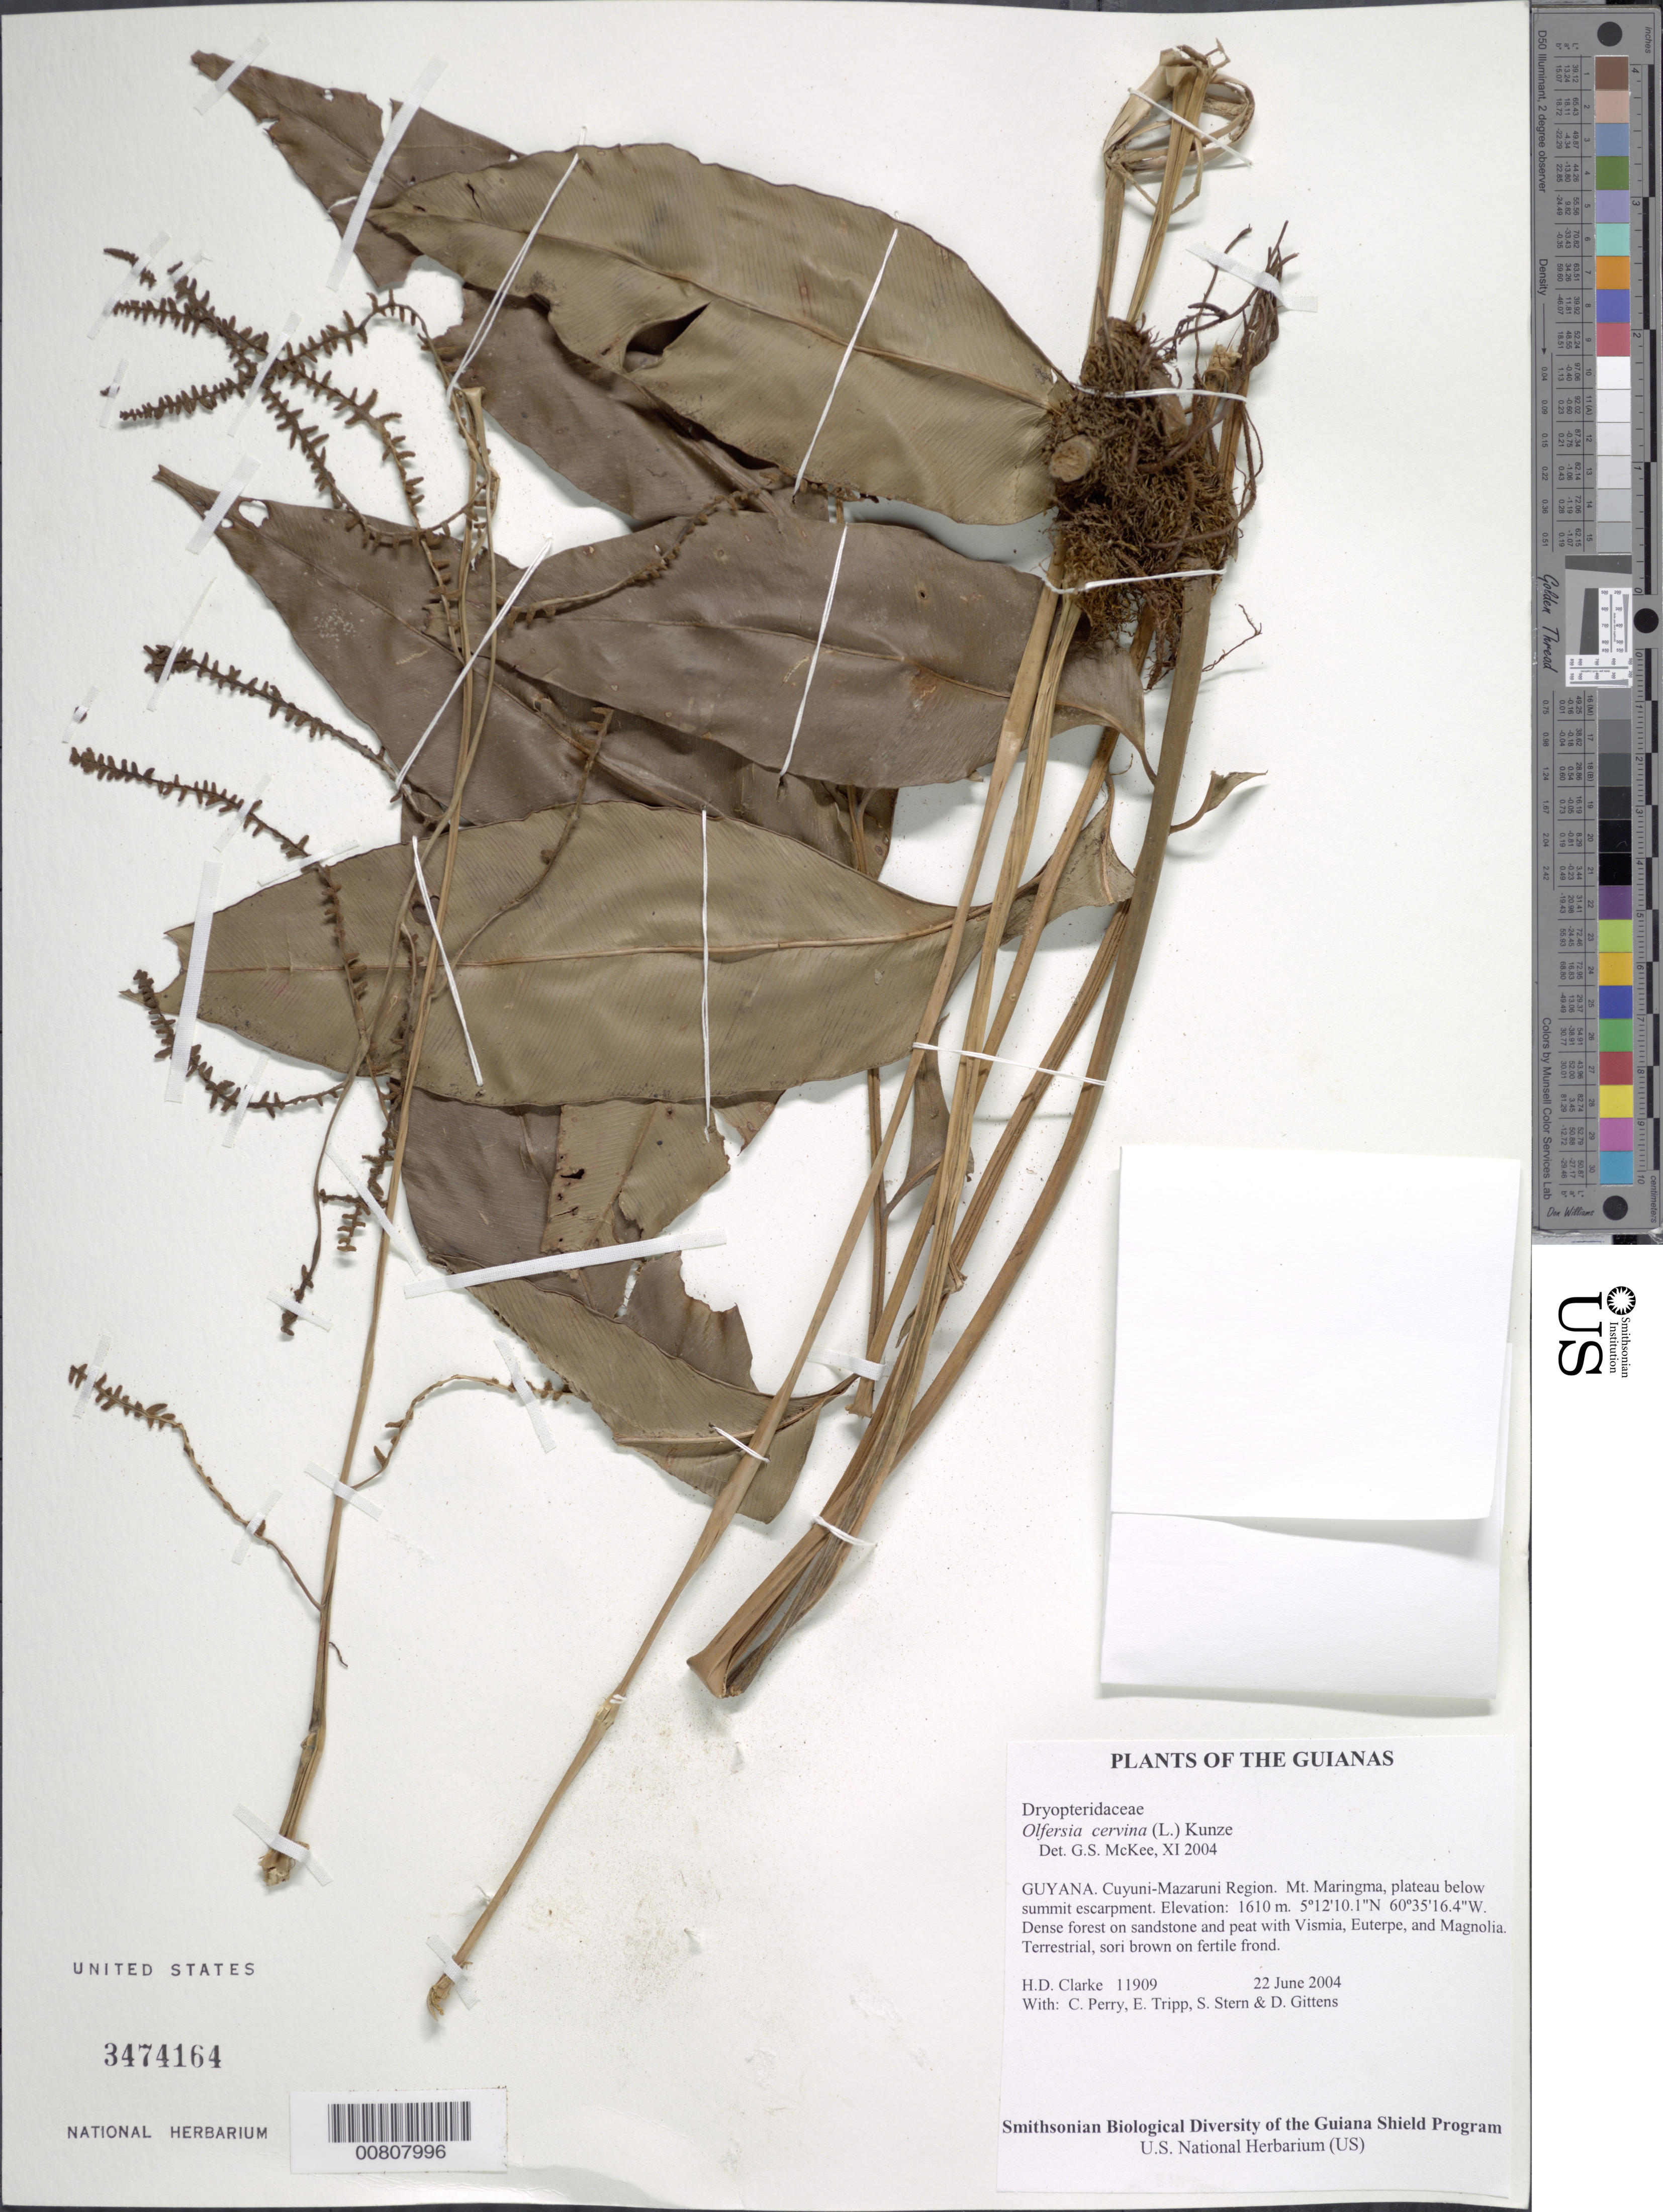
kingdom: Plantae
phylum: Tracheophyta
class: Polypodiopsida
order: Polypodiales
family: Dryopteridaceae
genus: Olfersia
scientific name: Olfersia cervina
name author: (L.) Kunze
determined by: McKee, G. S., (US), NMNH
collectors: H. D. Clarke, C. Perry, E. Tripp, S. R. Stern & D. Gittens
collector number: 11909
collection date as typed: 22 June 2004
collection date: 2004-06-22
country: Guyana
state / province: Cuyuni-Mazaruni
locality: Mt. Maringma, plateau below summit escarpment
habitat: Dense forest on sandstone and peat with Vismia, Euterpe, and Magnolia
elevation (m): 1610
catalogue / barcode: US 3474164